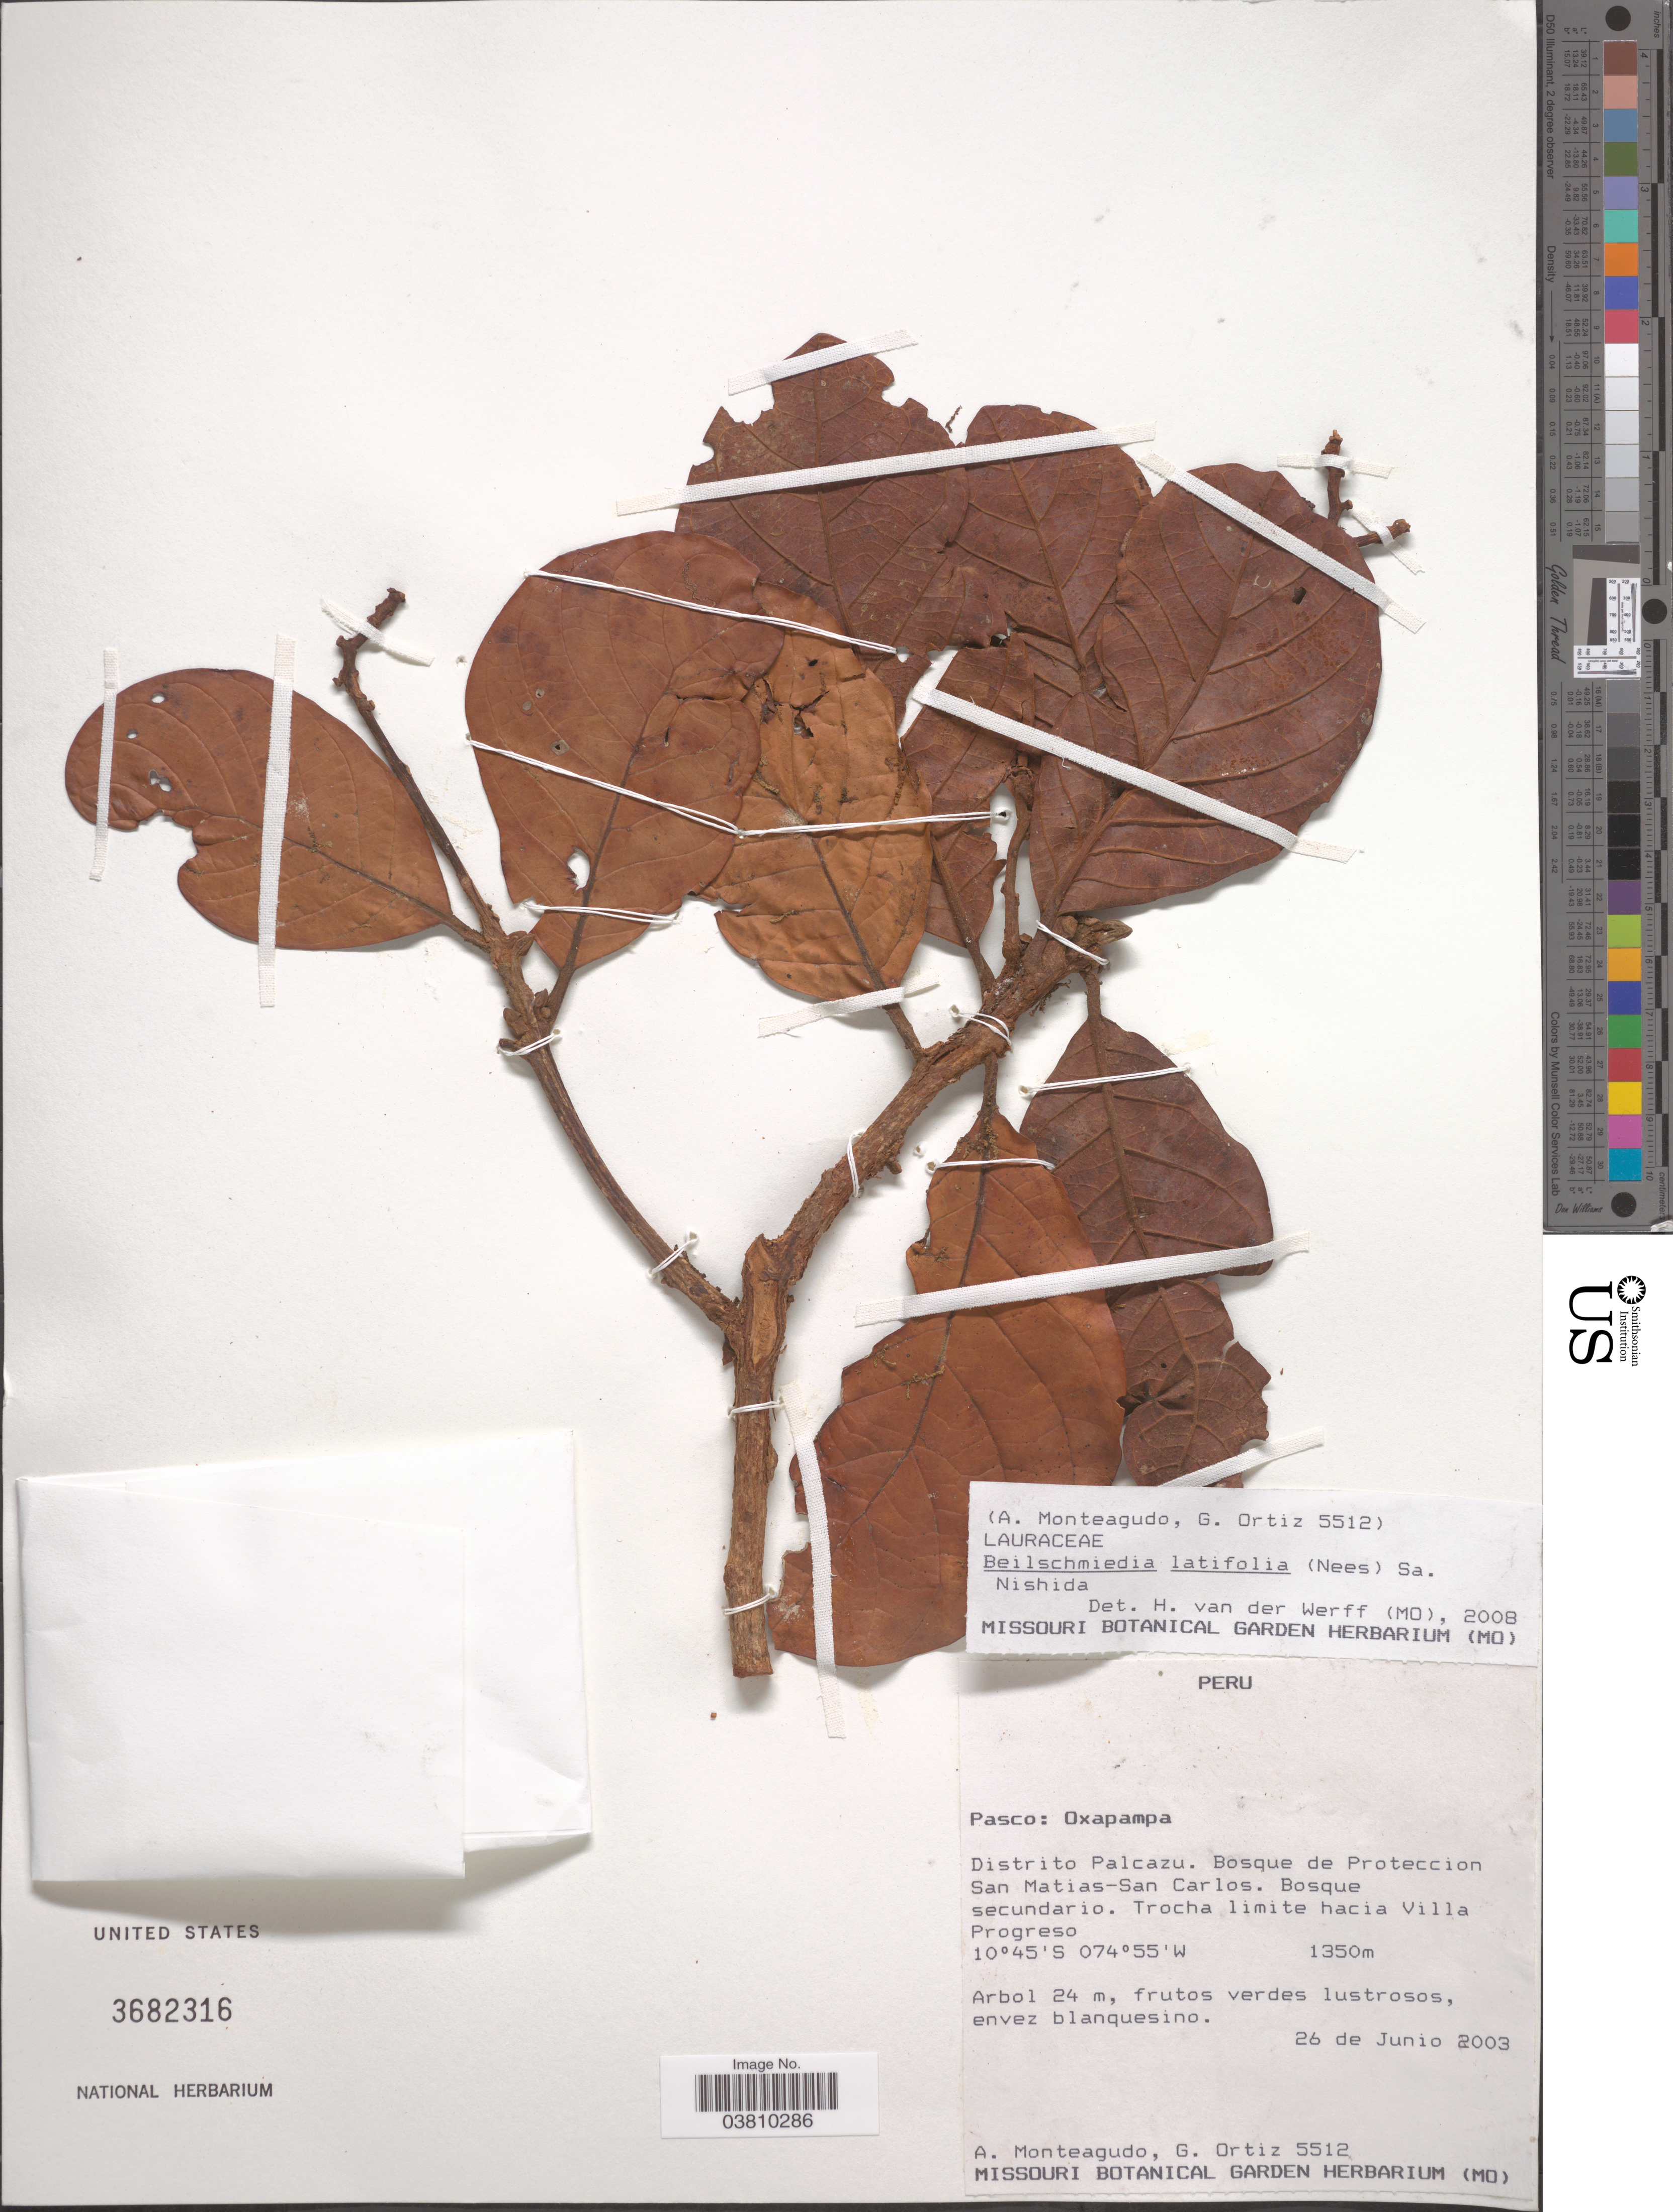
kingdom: Plantae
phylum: Tracheophyta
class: Magnoliopsida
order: Laurales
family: Lauraceae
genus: Beilschmiedia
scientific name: Beilschmiedia latifolia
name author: (Nees) Sach. Nishida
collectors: A. Monteagudo & G. Ortiz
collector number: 5512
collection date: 2003-06-26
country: Peru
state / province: Pasco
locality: Oxapampa. Distrito Palcazu. Bosque de Proteccion San Matias-San Carlos. Trocha limite hacia Valle Progreso.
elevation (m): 1350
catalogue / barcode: US 3682316